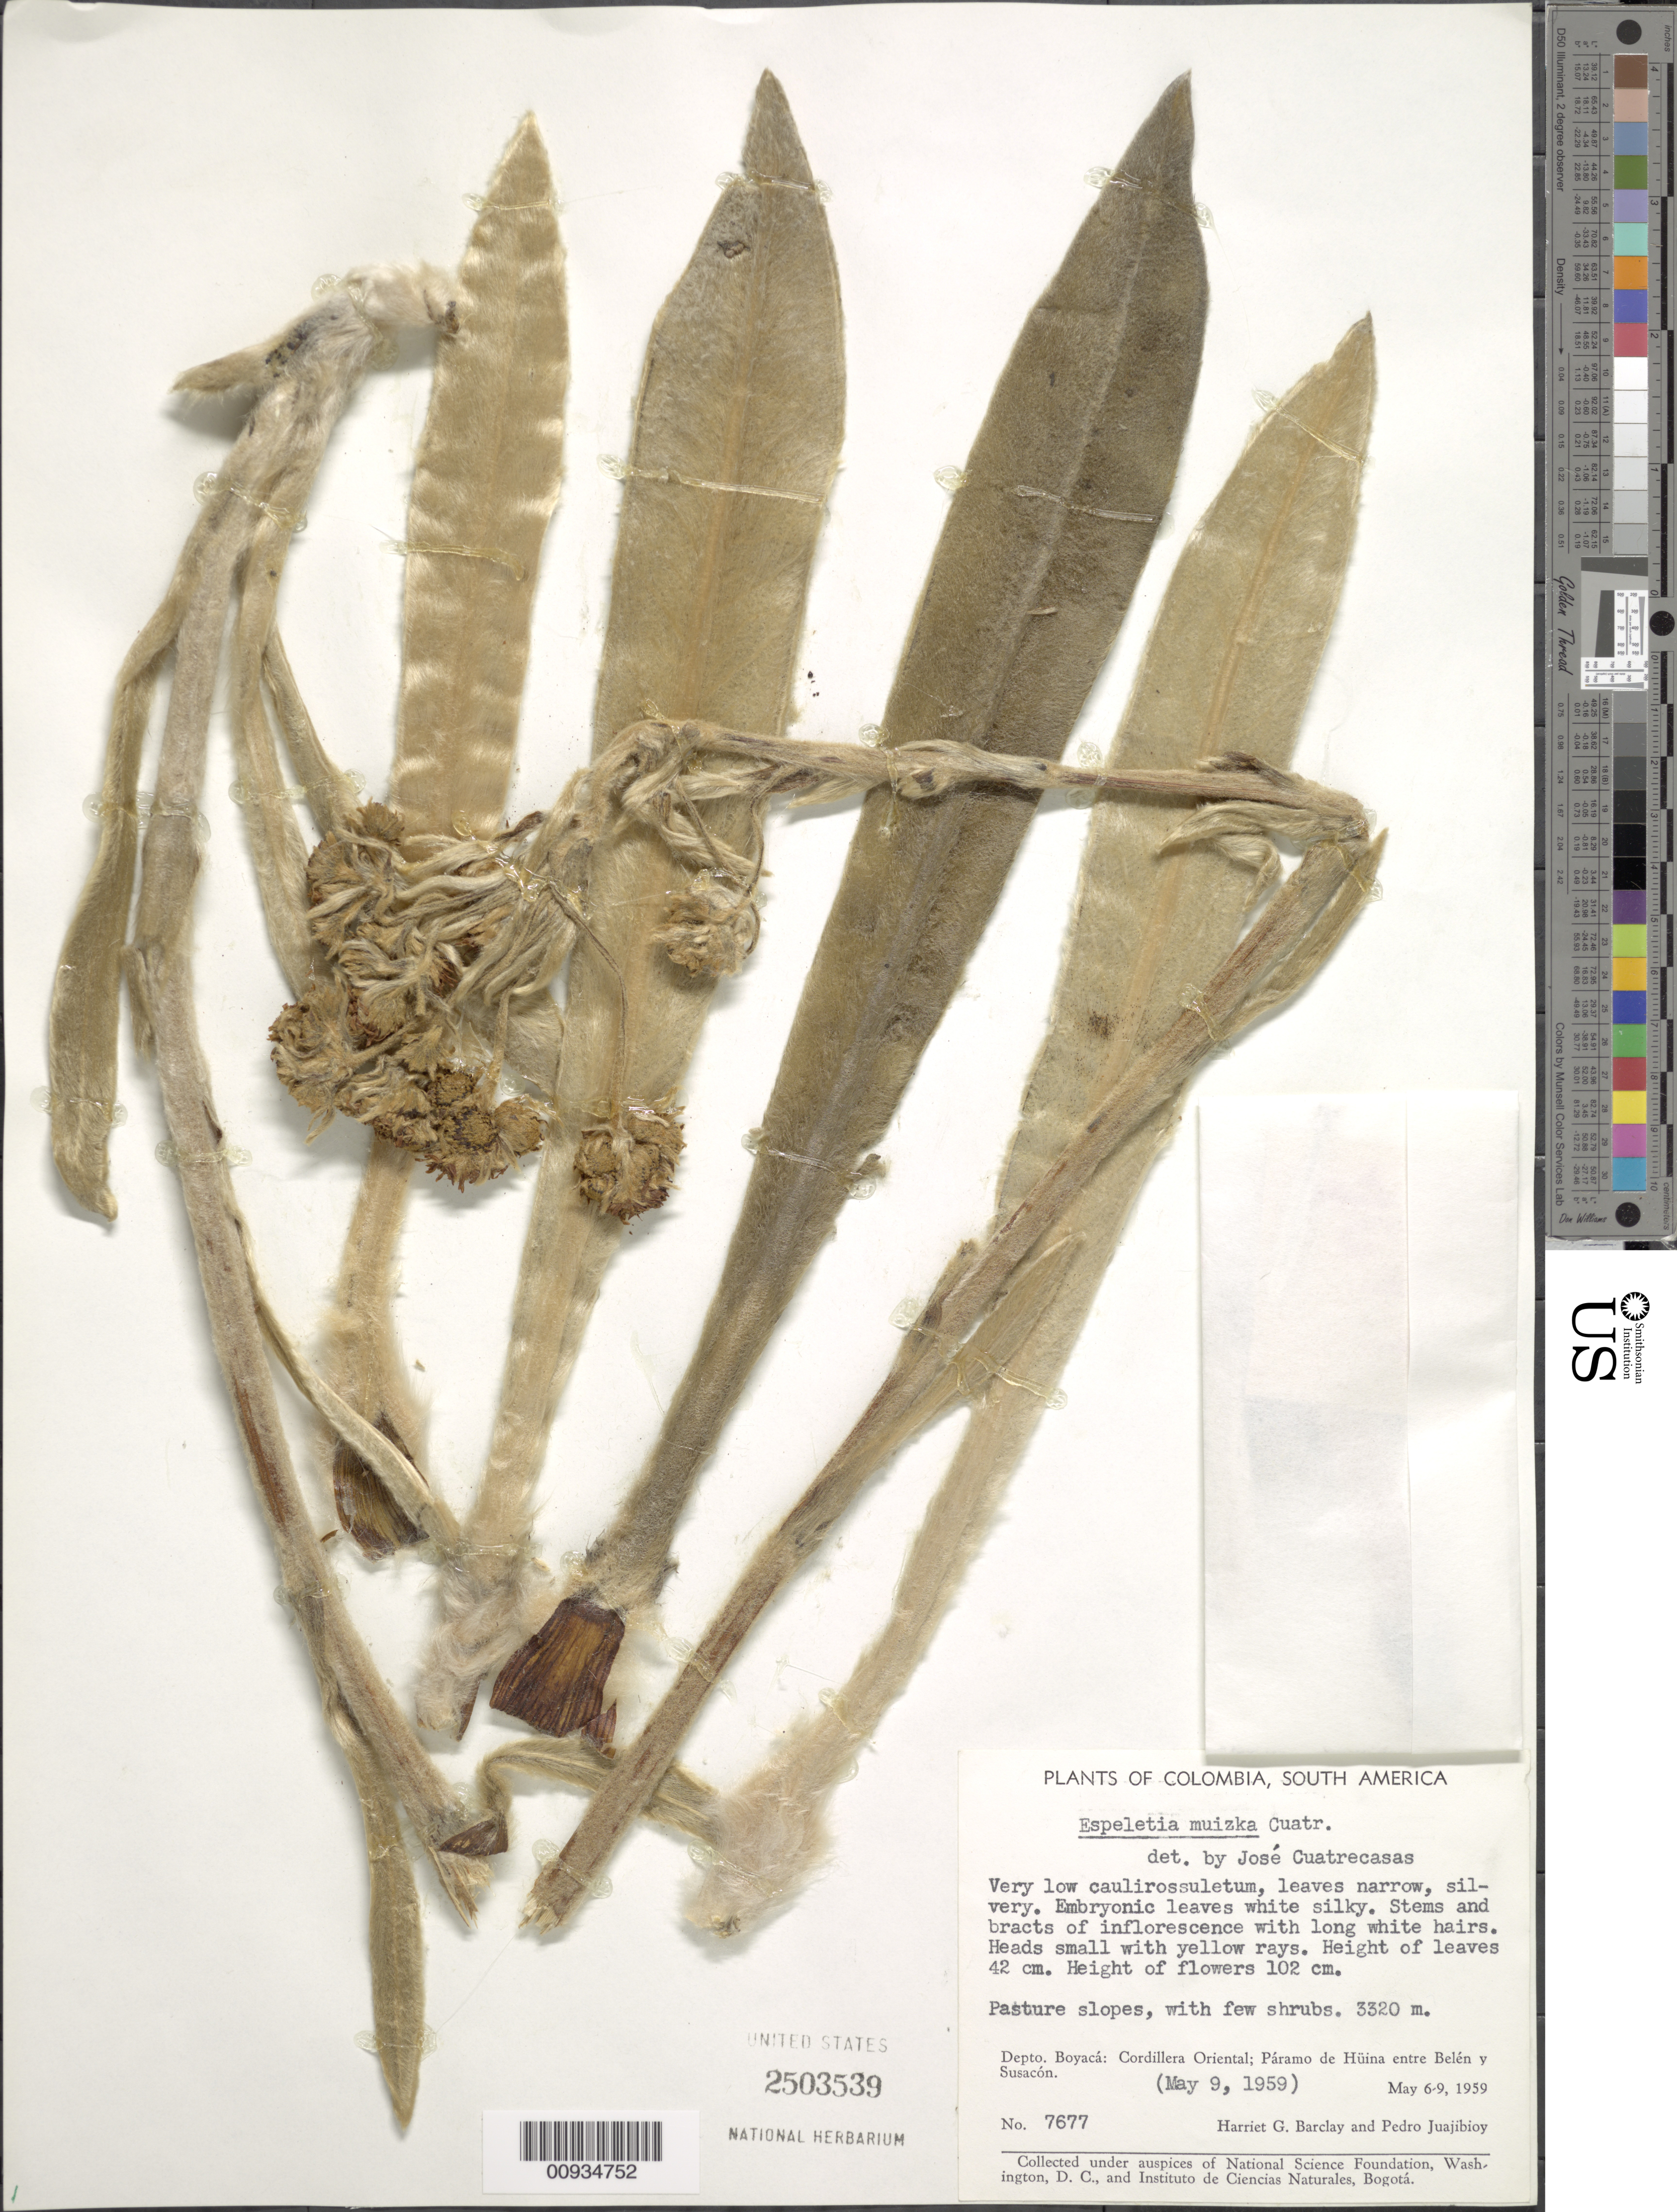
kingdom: Plantae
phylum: Tracheophyta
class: Magnoliopsida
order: Asterales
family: Asteraceae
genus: Espeletiopsis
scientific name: Espeletiopsis muiska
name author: (Cuatrec.) Cuatrec.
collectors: H. G. Barclay & P. Juajibioy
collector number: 7677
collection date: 1959-05-06/1959-05-09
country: Colombia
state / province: Boyacá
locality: Depto. Boyacá: Cordillera Oriental; Paramo de Huina entre Belen y Susacon.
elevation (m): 3320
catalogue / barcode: US 2503539